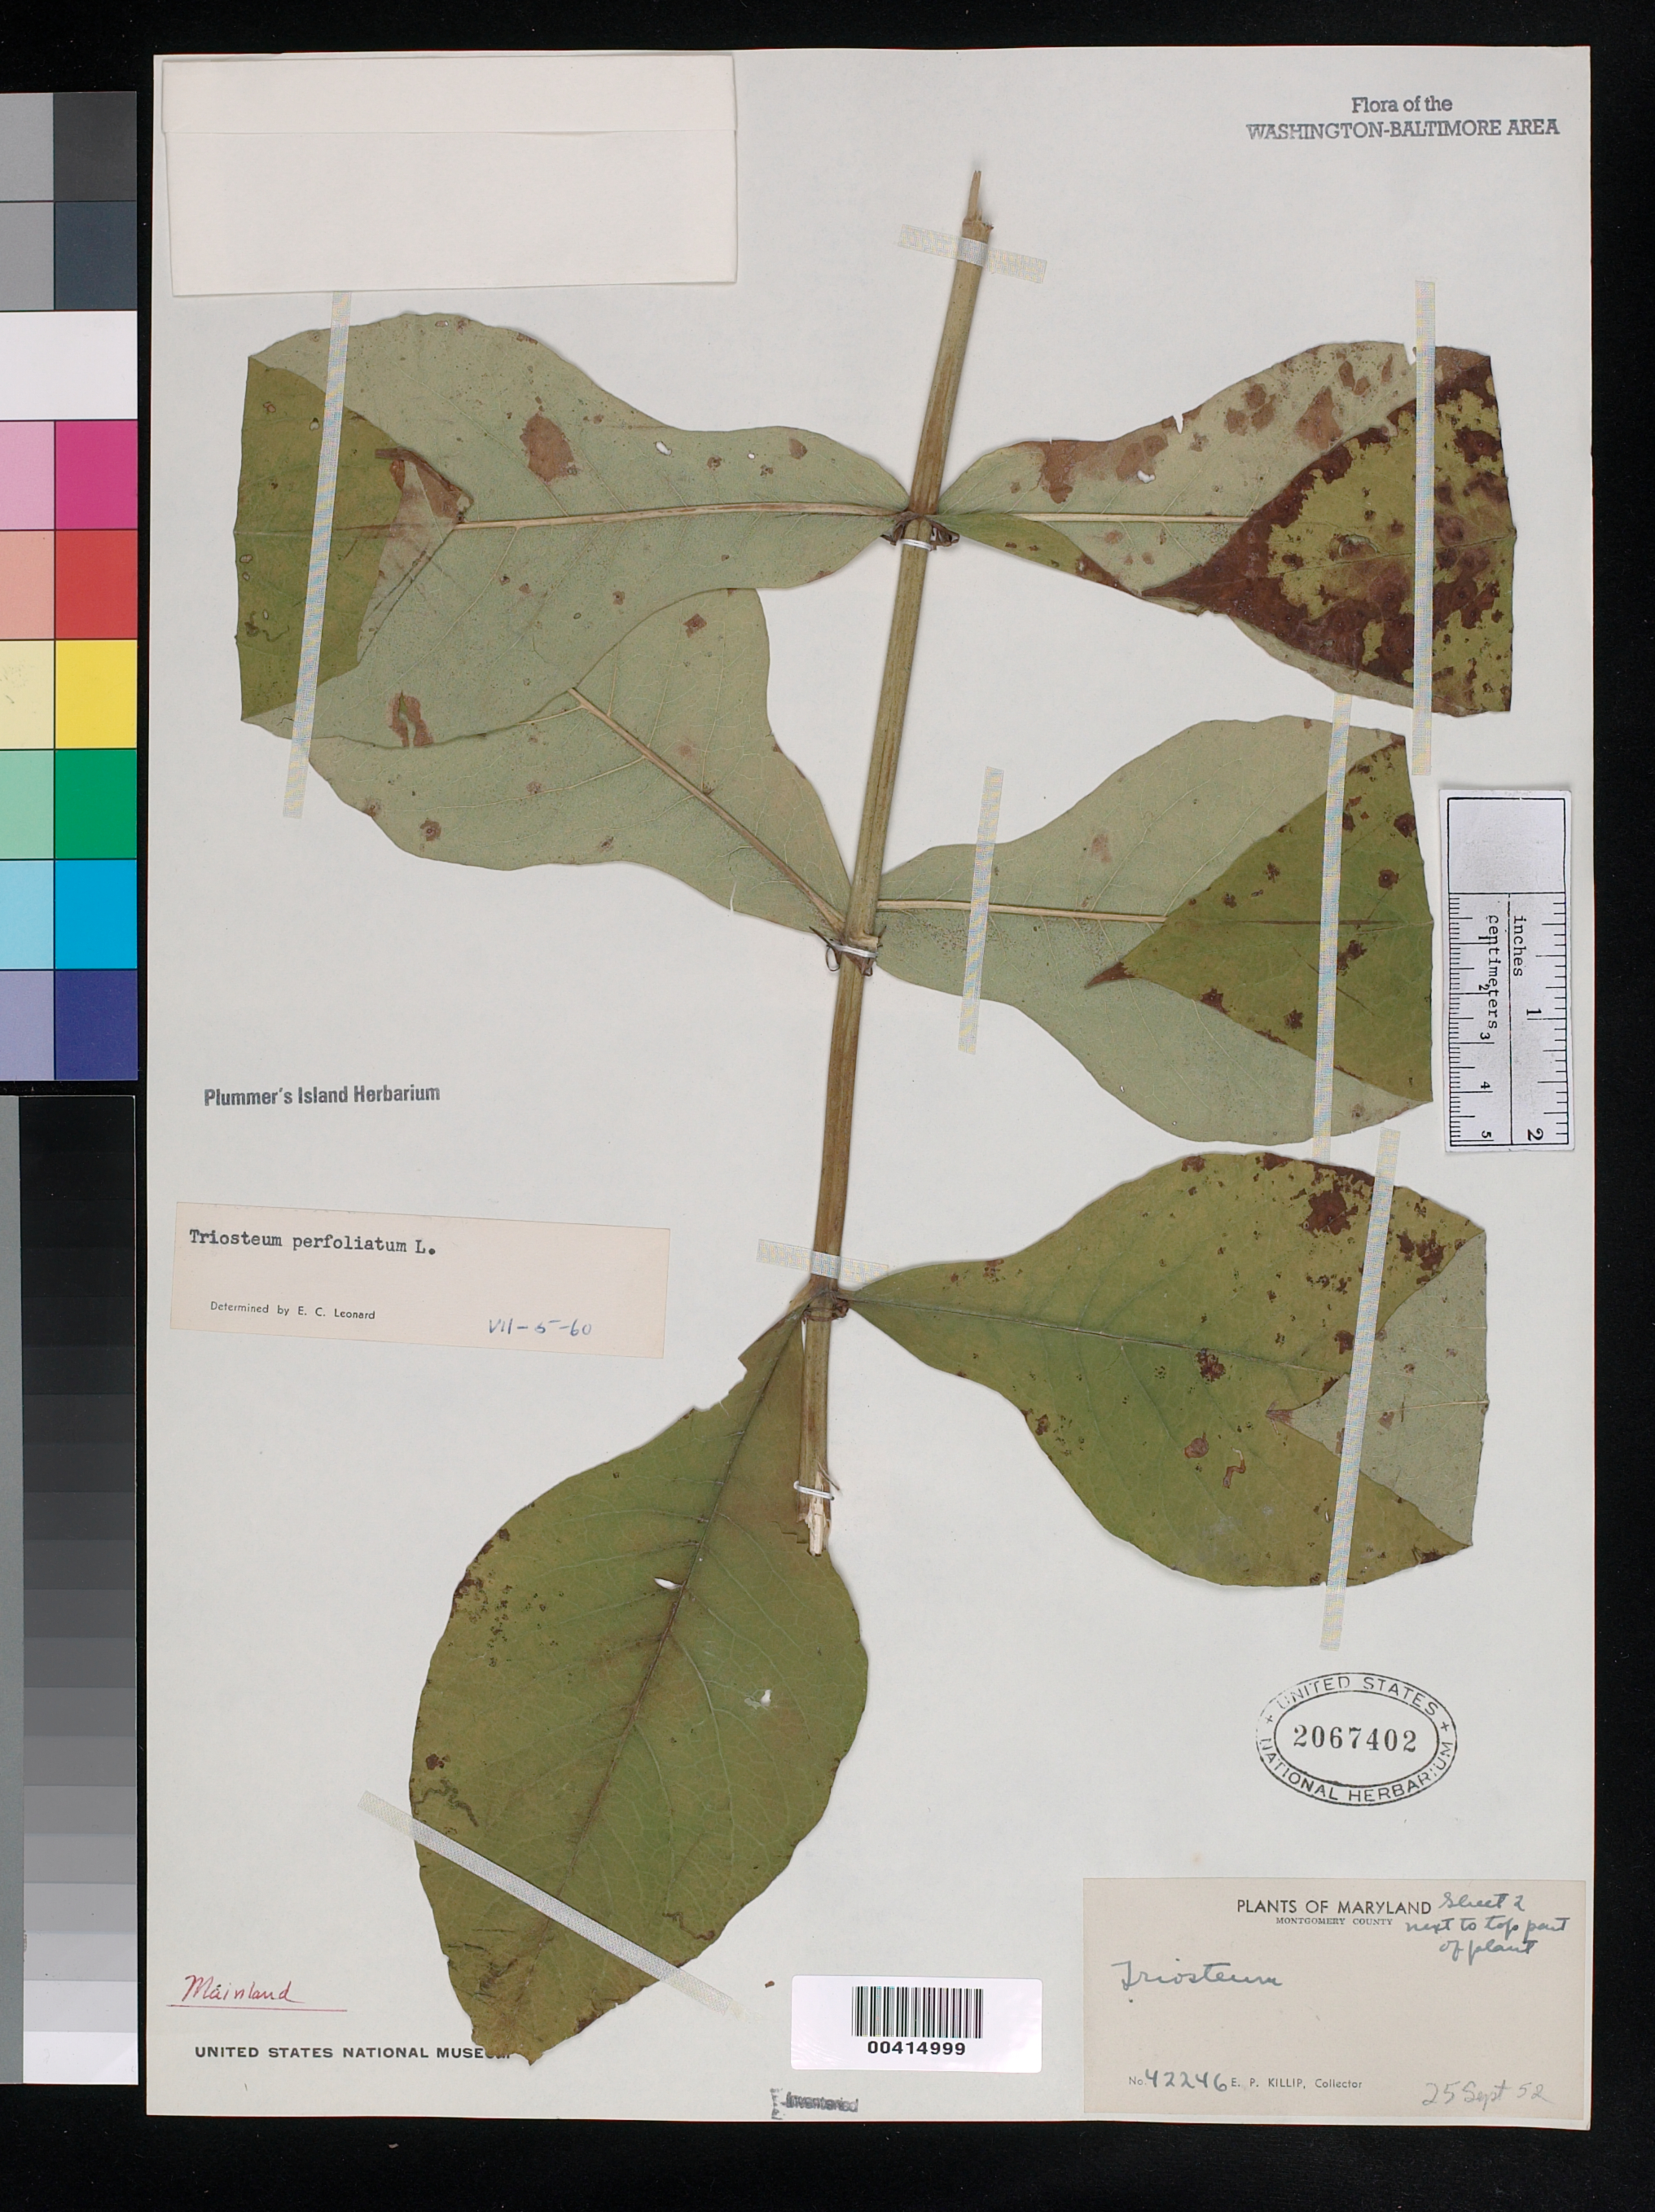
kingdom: Plantae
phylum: Tracheophyta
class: Magnoliopsida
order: Dipsacales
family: Caprifoliaceae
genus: Triosteum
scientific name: Triosteum perfoliatum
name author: L.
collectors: E. P. Killip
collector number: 42246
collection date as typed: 25 Sep 1952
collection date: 1952-09-25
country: United States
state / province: Maryland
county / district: Montgomery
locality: Plummer's Island, mainland, woods west of NW corner of Stewart Farm, mainland property of WBFC C. & O. Canal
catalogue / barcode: US 2067402